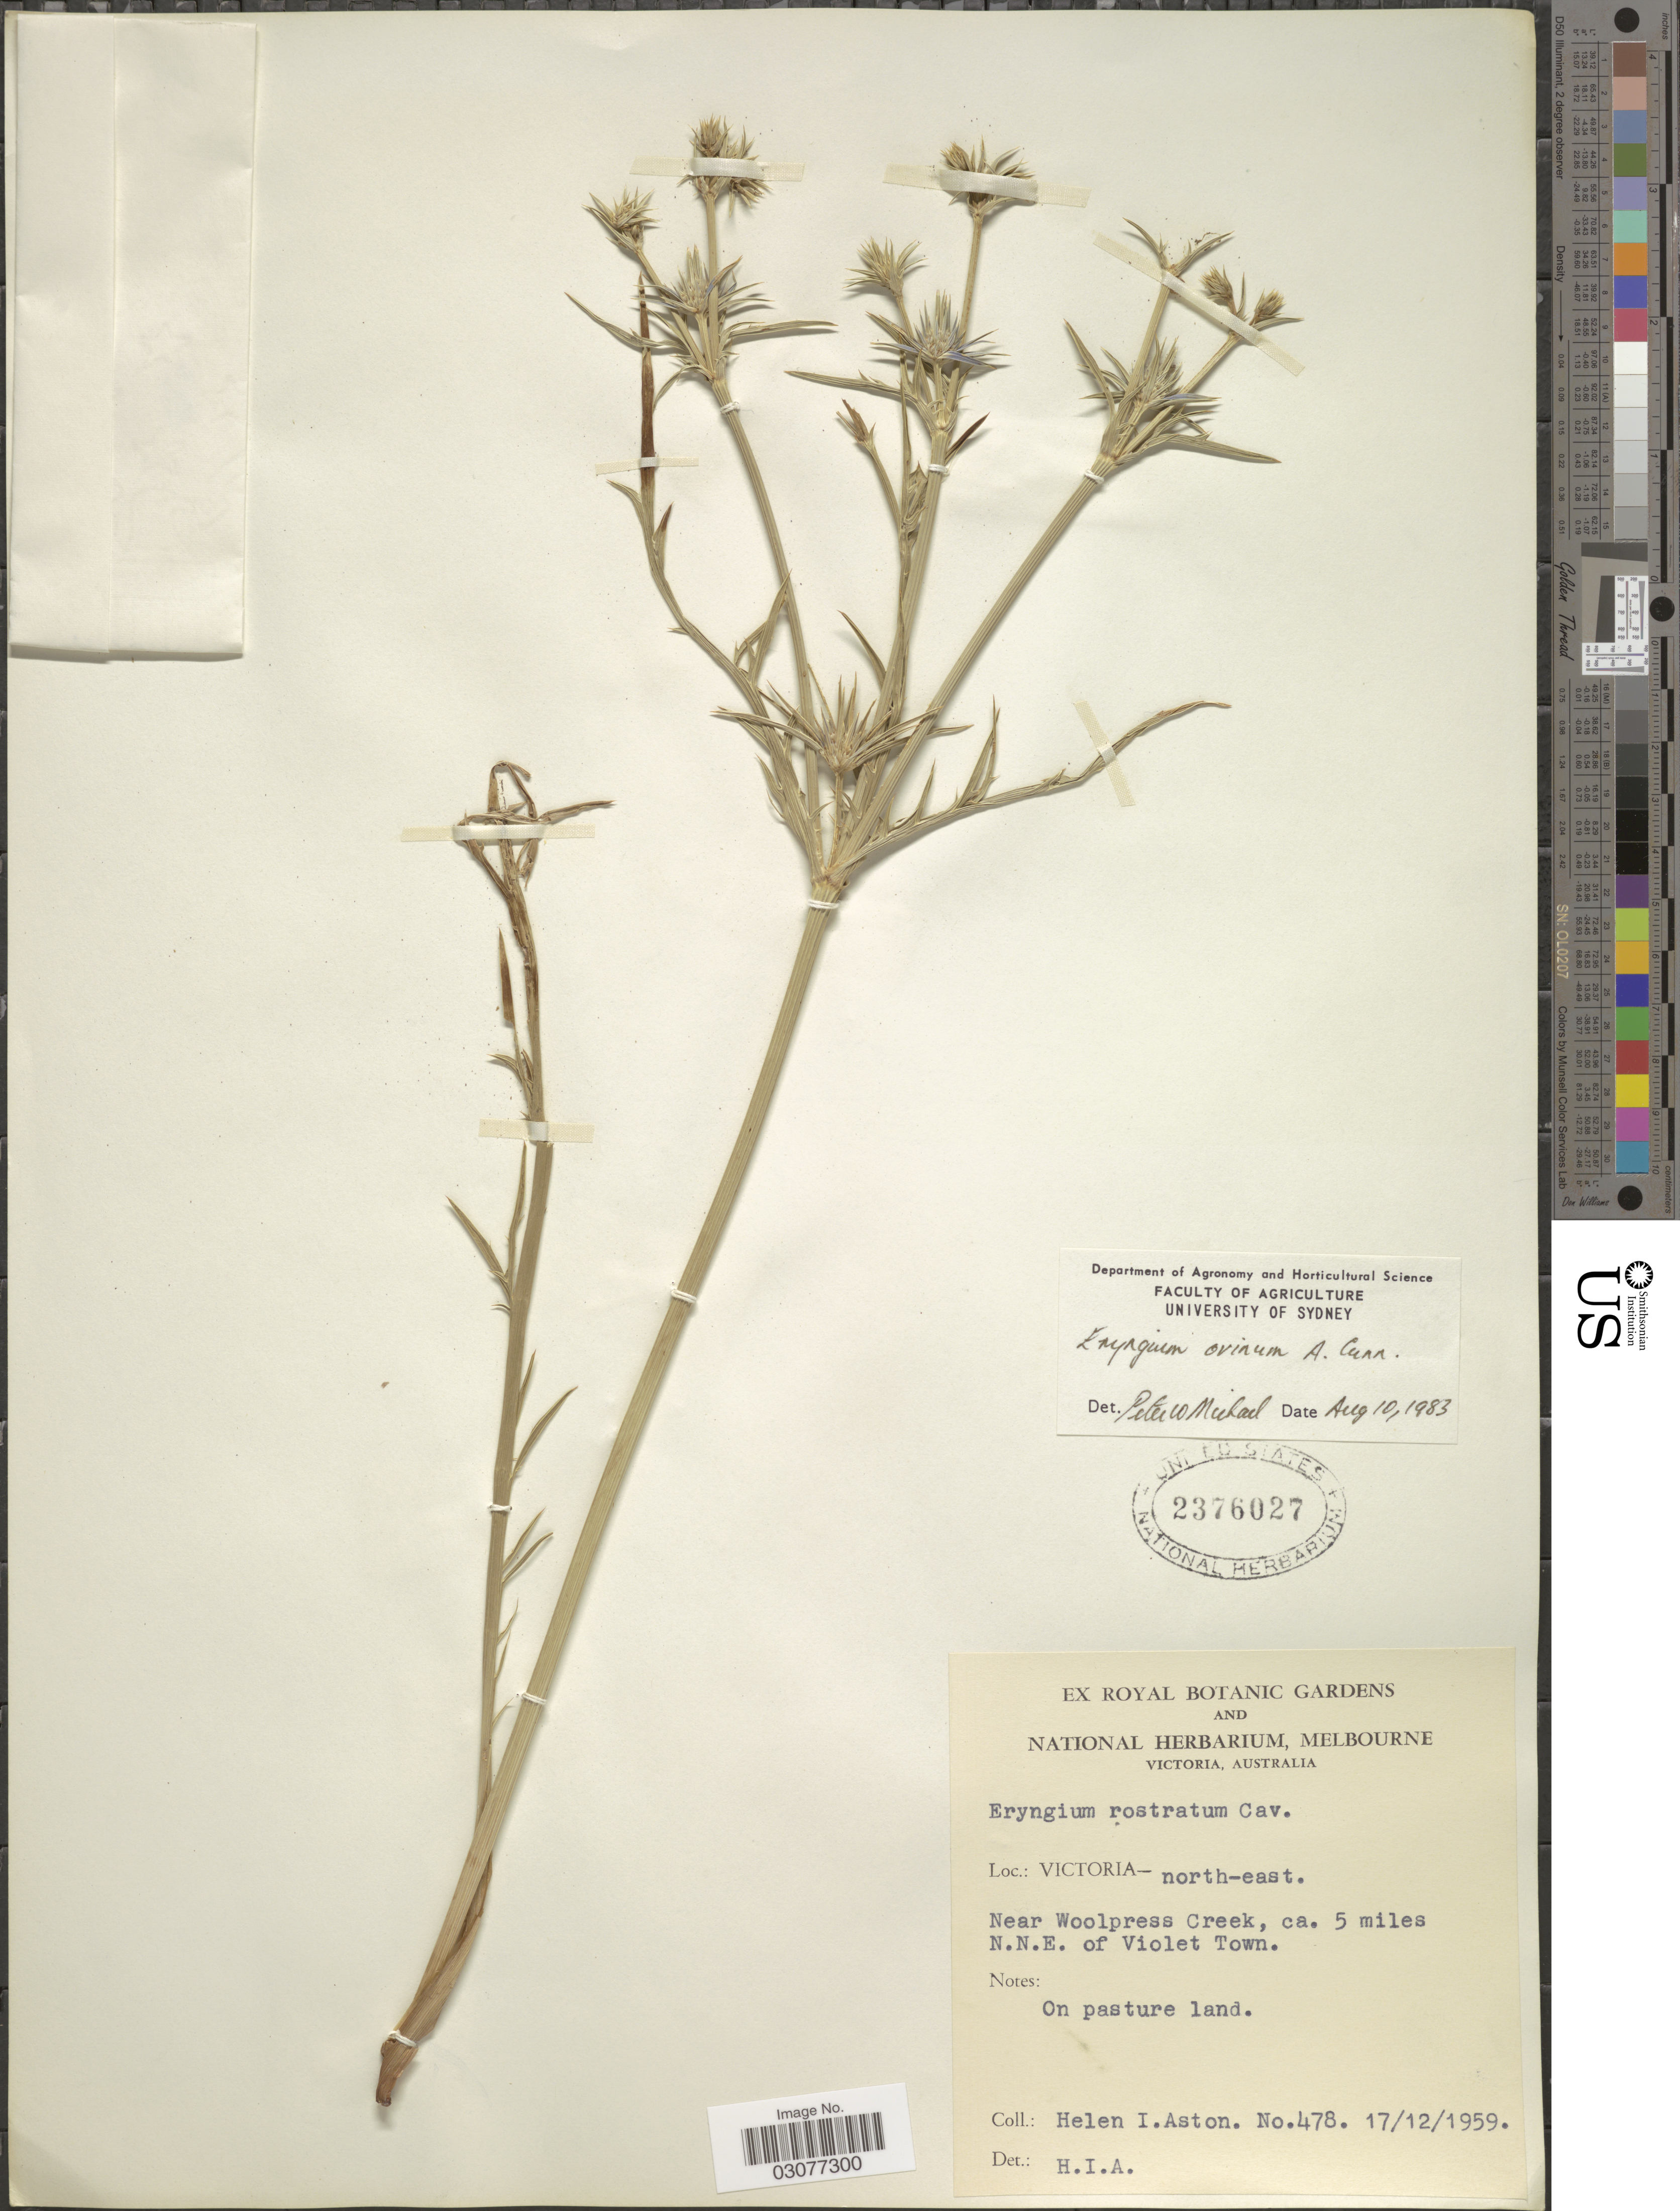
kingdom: Plantae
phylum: Tracheophyta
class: Magnoliopsida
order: Apiales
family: Apiaceae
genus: Eryngium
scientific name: Eryngium ovinum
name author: A. Cunn.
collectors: H. I. Aston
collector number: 478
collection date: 1959-12-17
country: Australia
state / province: Victoria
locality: Victoria- north-east. Near Woolpress Creek, ca. 5 miles N.N.E. of Violet Town.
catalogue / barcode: US 2376027